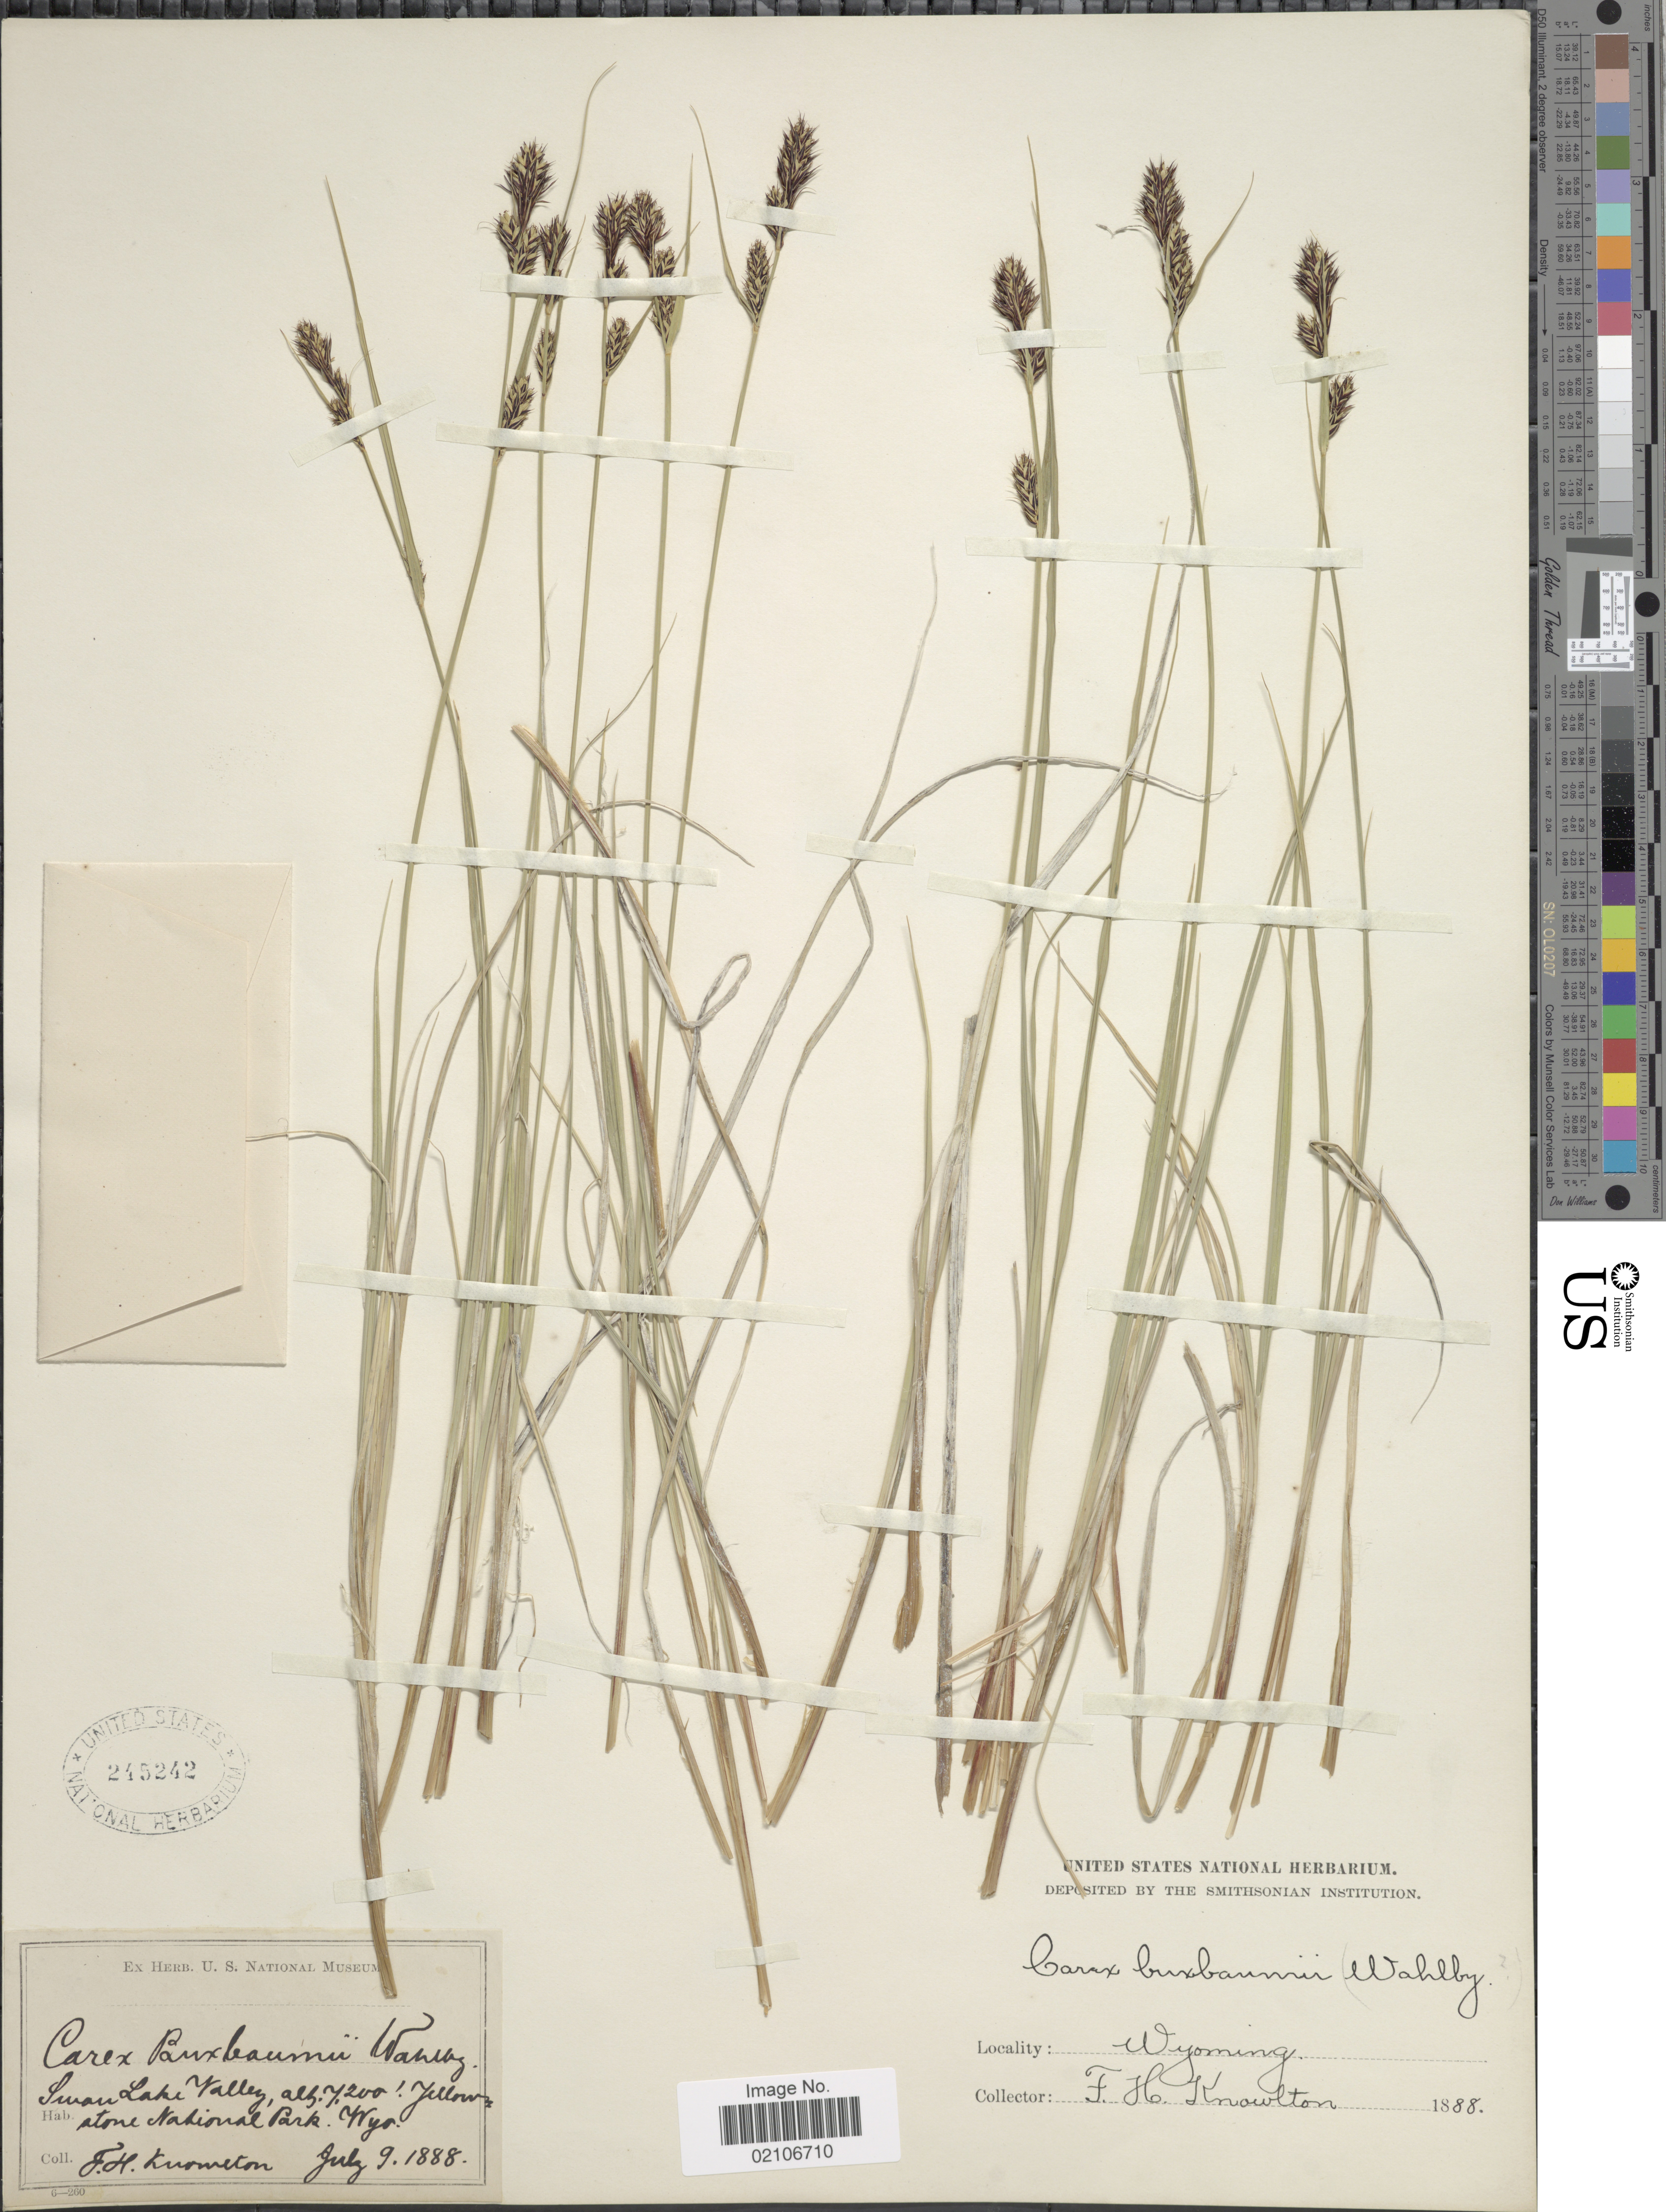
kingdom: Plantae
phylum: Tracheophyta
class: Liliopsida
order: Poales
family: Cyperaceae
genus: Carex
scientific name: Carex buxbaumii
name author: Wahlenb.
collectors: F. H. Knowlton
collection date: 1888-07-09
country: United States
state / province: Wyoming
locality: Swan Lake Valley, Jellowstone National Park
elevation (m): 2195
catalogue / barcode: US 245242